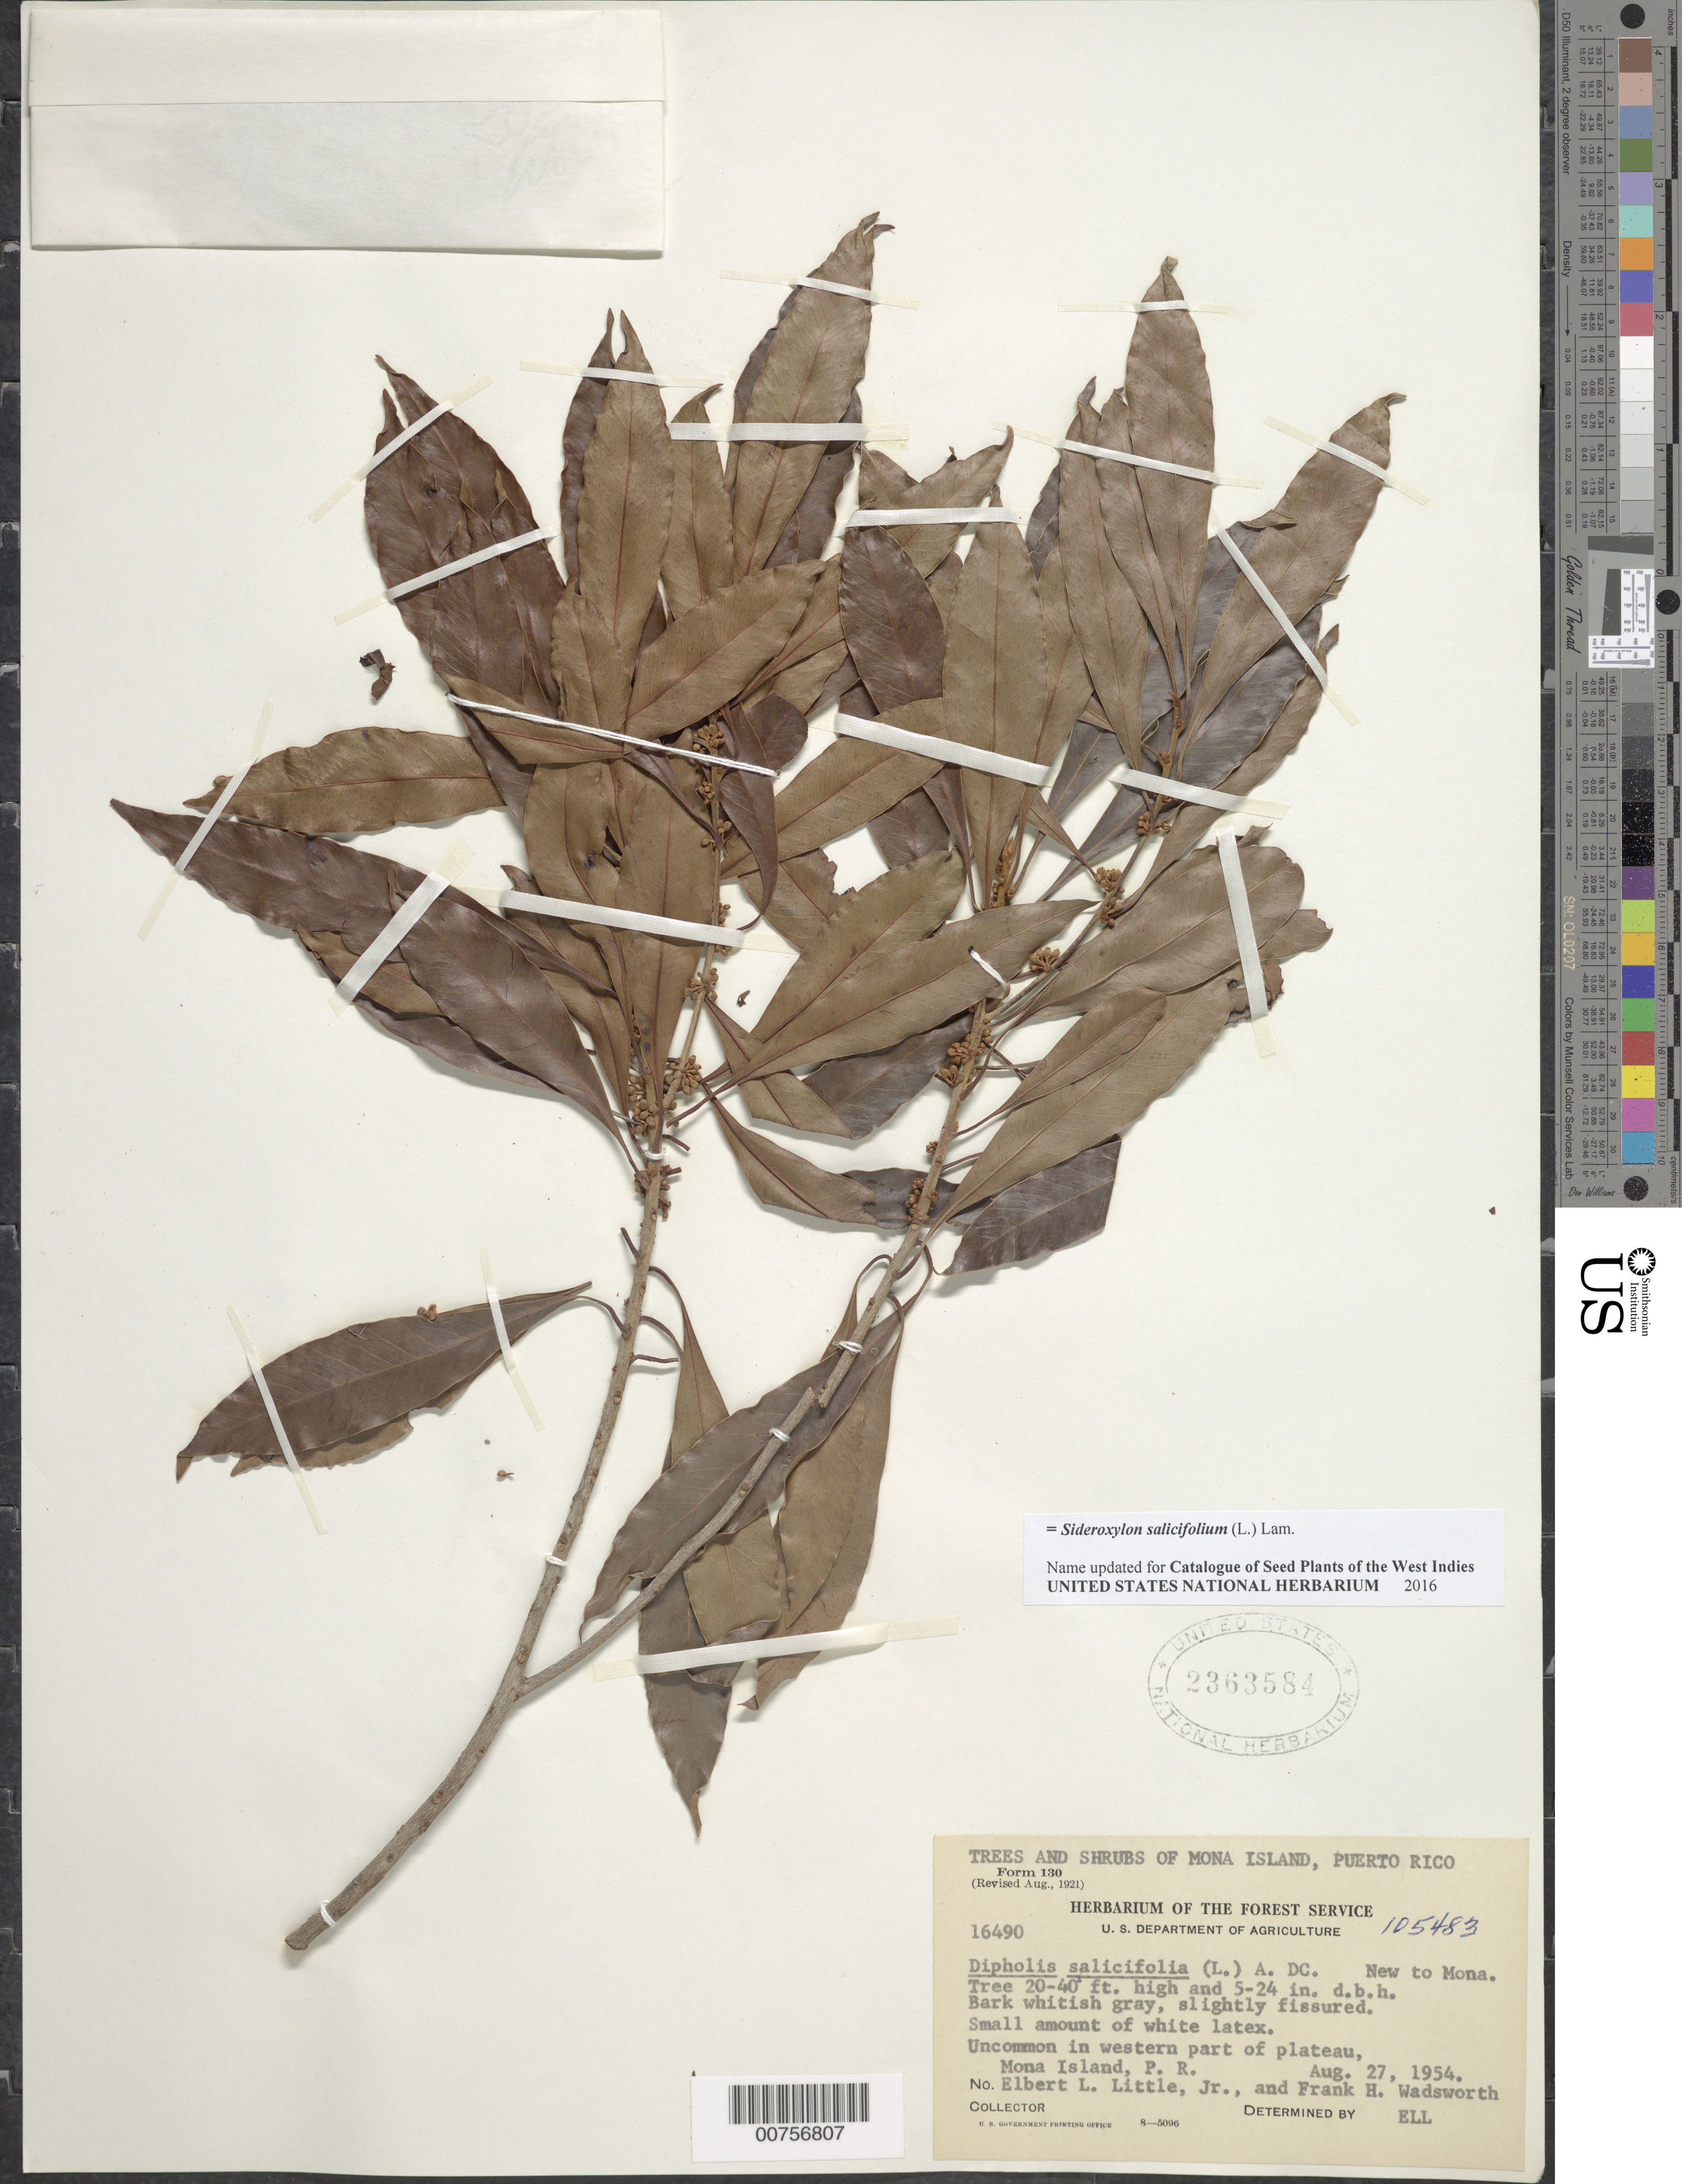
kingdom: Plantae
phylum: Tracheophyta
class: Magnoliopsida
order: Ericales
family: Sapotaceae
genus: Sideroxylon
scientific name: Sideroxylon salicifolium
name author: (L.) Lam.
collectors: E. L. Little & F. Wadsworth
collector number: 16490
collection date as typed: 27 Aug 1954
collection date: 1954-08-27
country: Puerto Rico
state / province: Mayaguëz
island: Mona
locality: Western part of plateau, Mona Island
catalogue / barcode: US 2363584